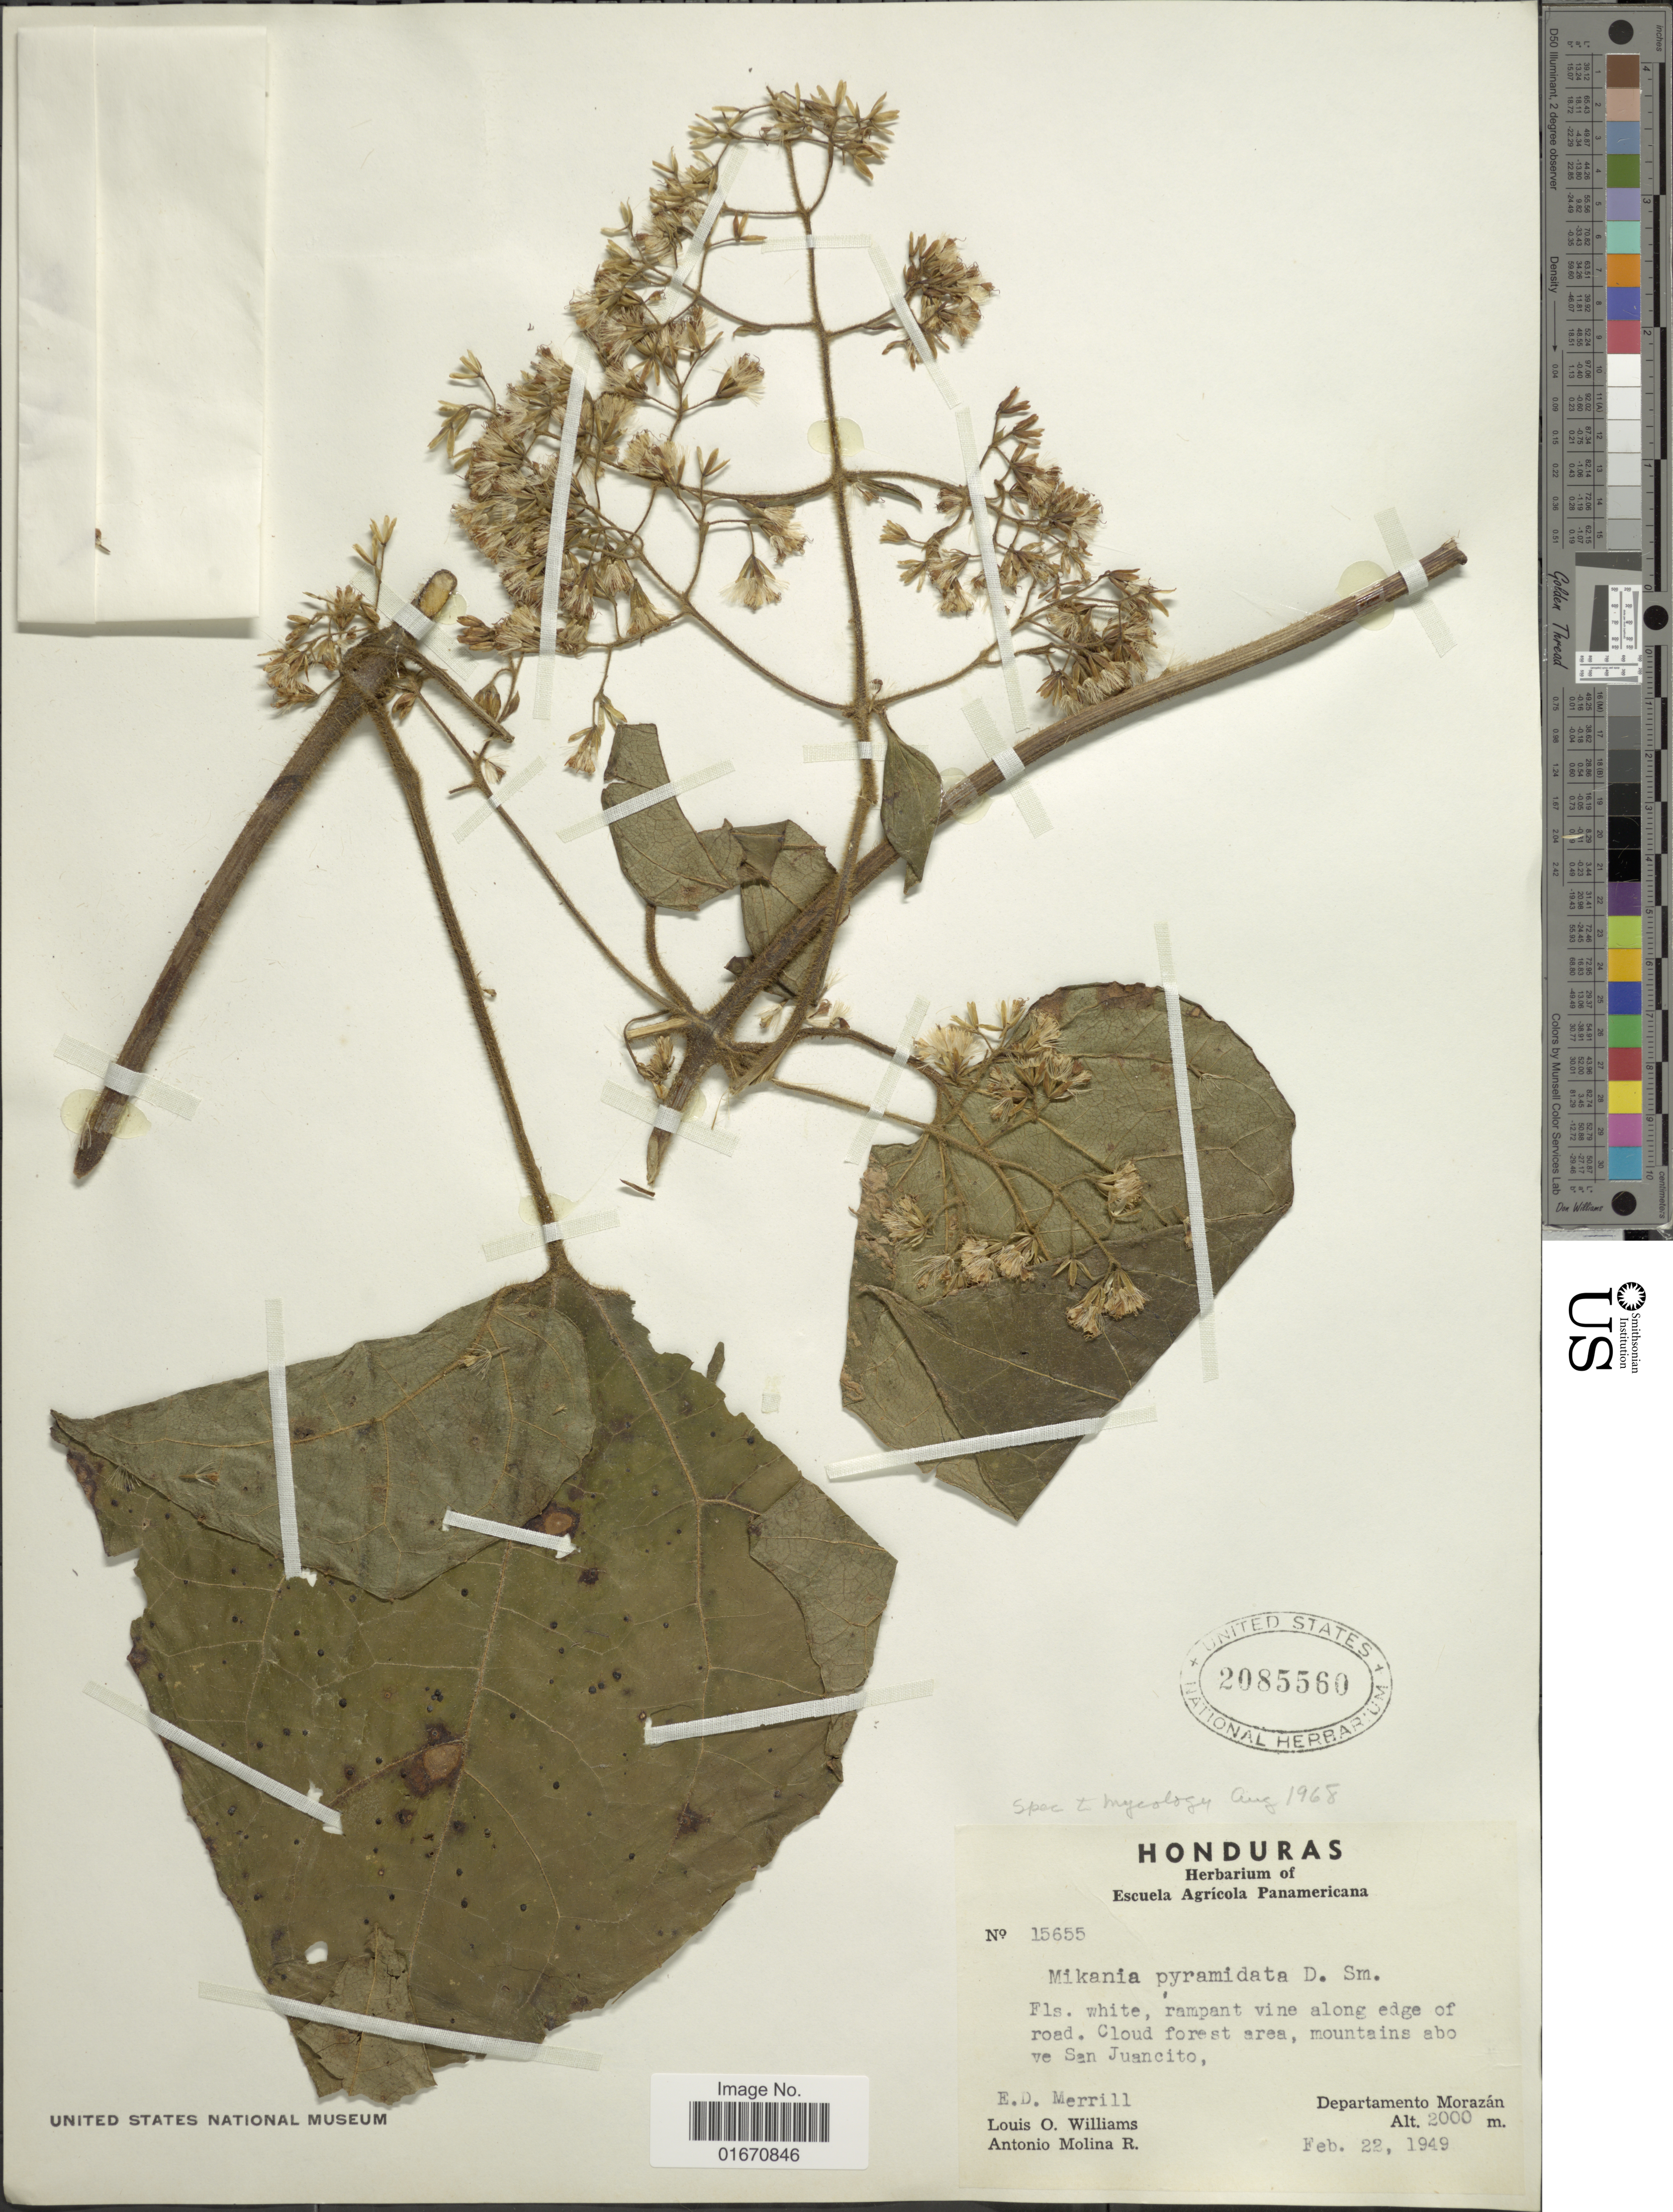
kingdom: Plantae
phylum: Tracheophyta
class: Magnoliopsida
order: Asterales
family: Asteraceae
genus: Mikania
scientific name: Mikania pyramidata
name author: Donn. Sm.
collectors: E. D. Merrill, L. O. Williams & A. Molina R.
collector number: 15655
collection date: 1949-02-22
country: Honduras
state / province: Fco. Morazán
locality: Mountains above San Juancito, Departamento Morazan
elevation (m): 2000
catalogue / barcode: US 2085560